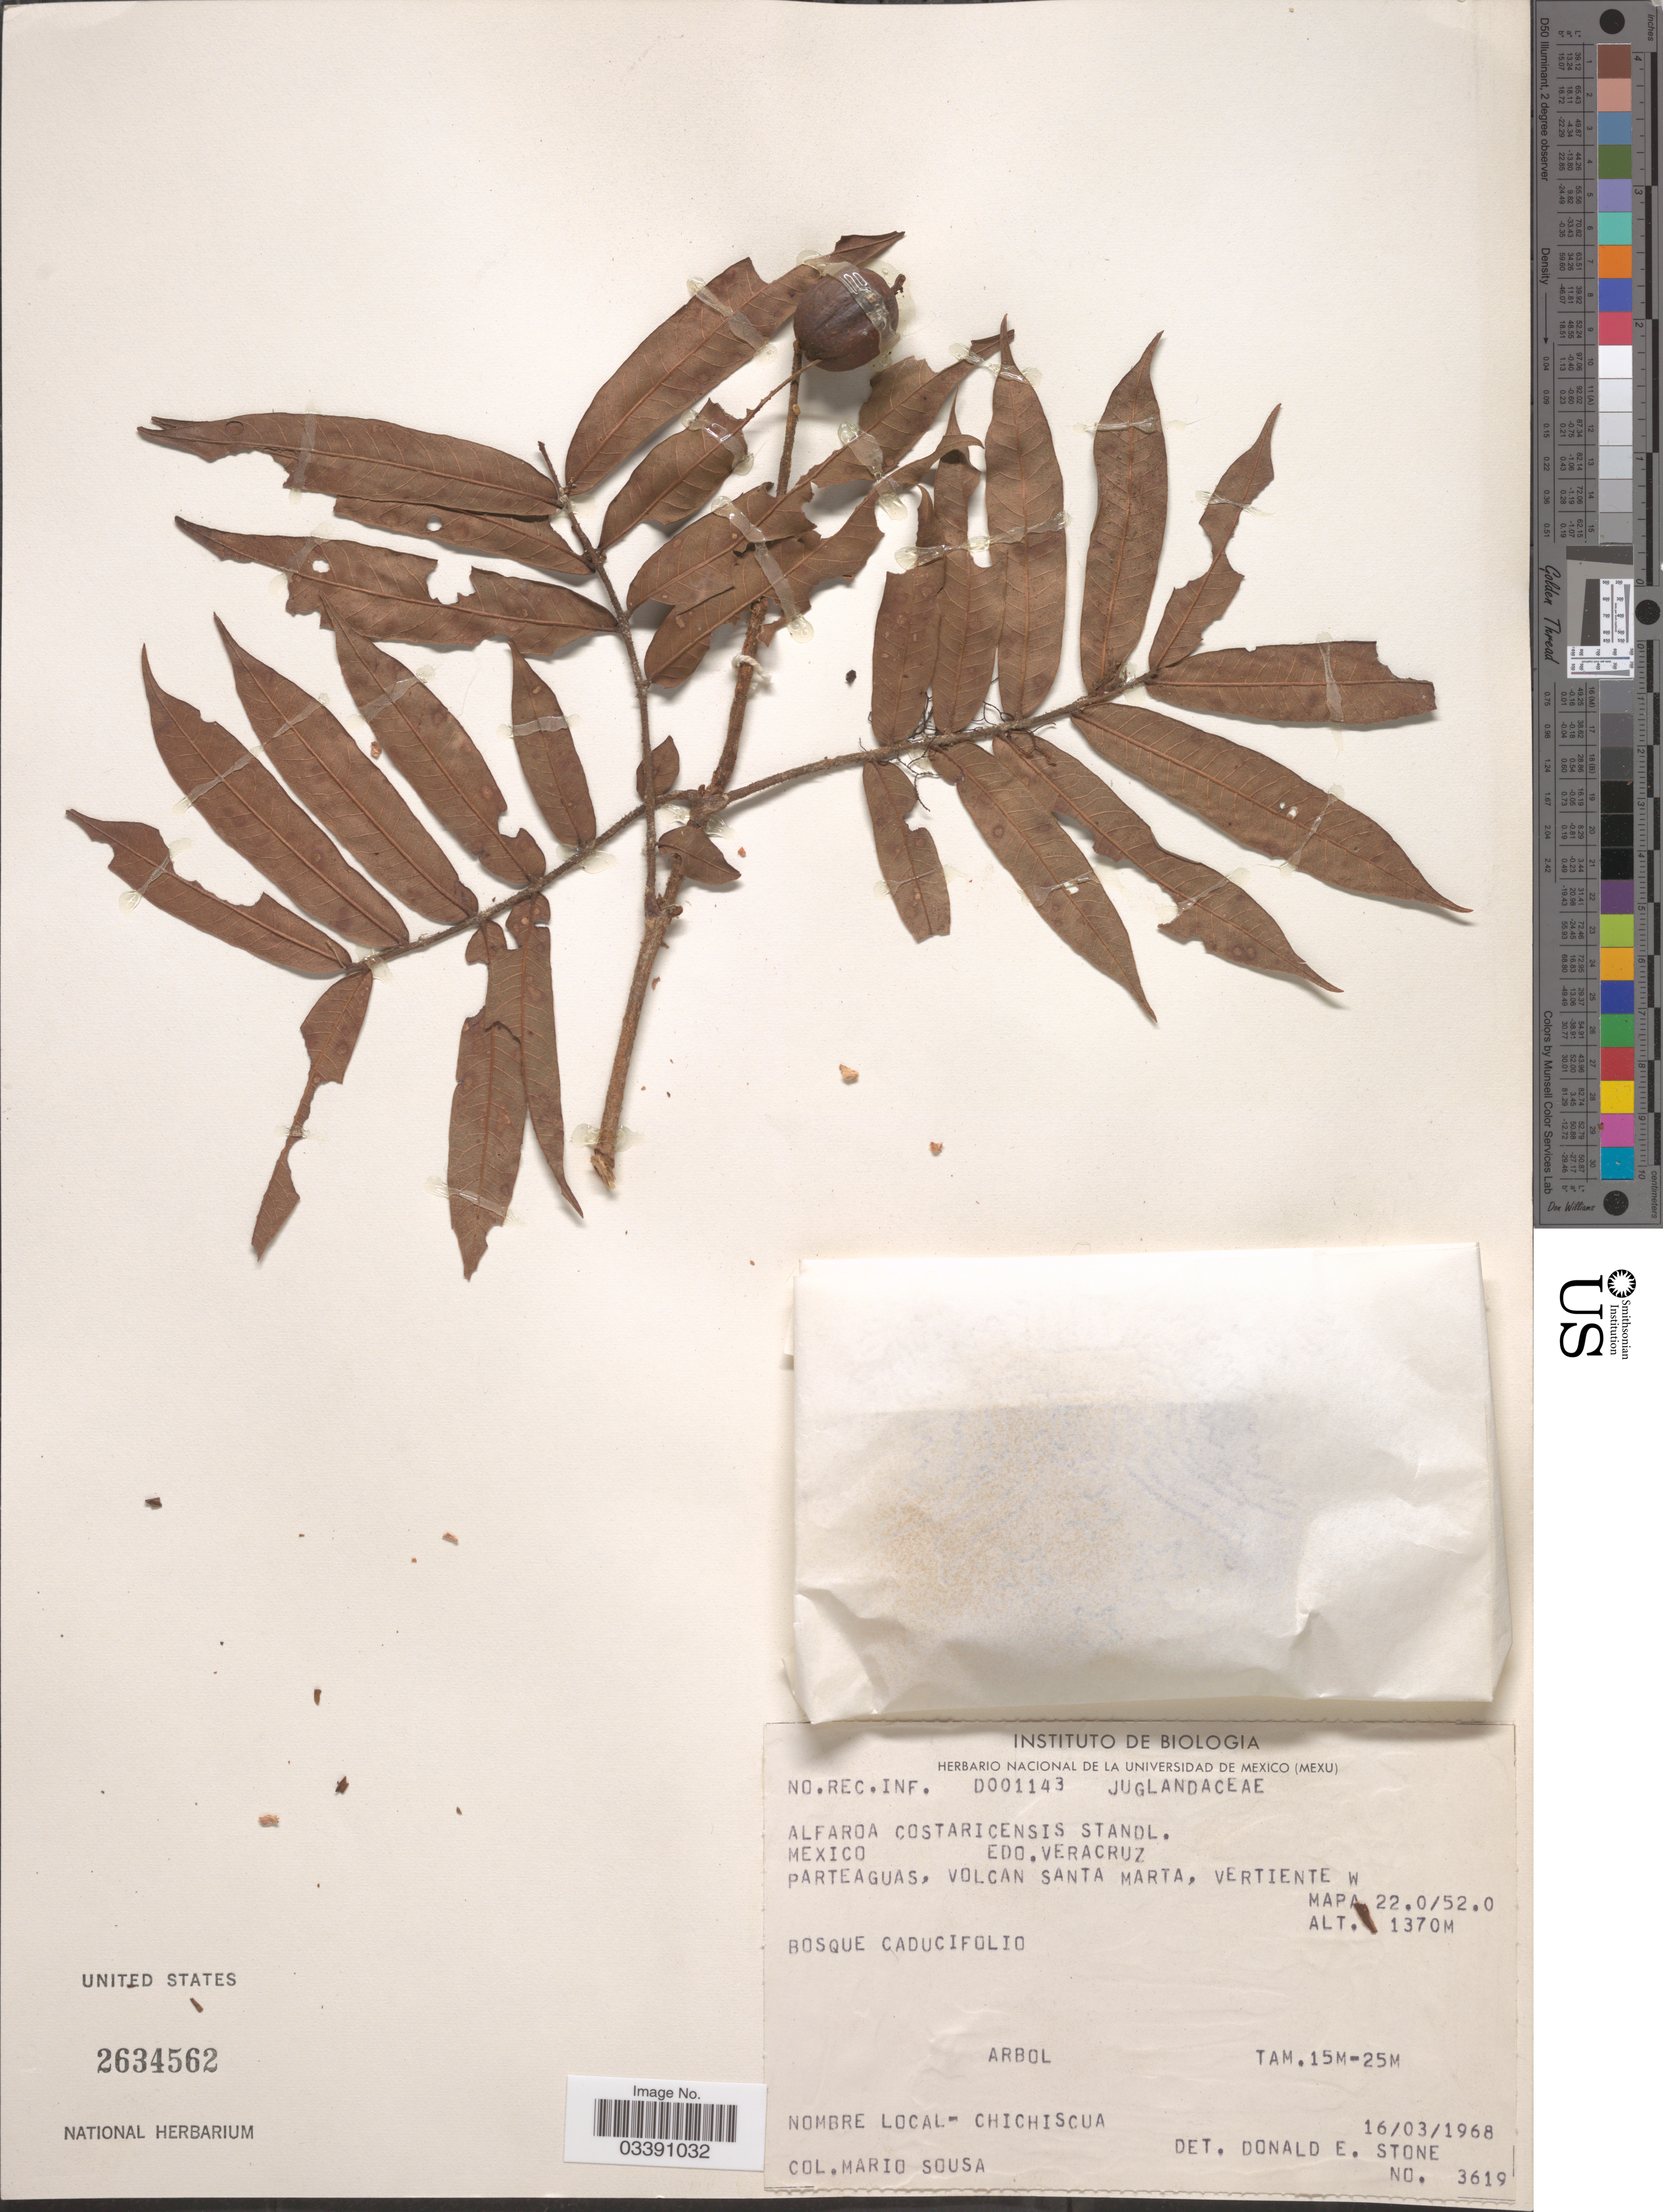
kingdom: Plantae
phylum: Tracheophyta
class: Magnoliopsida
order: Fagales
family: Juglandaceae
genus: Alfaroa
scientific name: Alfaroa costaricensis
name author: Standl.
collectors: M. Sousa S.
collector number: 3619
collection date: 1968-03-16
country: Mexico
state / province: Veracruz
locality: Edo. Veracruz. Parteaguas, Volcan Santa Marta, Vertiente W. Mapa 22.0/52.0.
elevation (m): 1370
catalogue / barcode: US 2634562